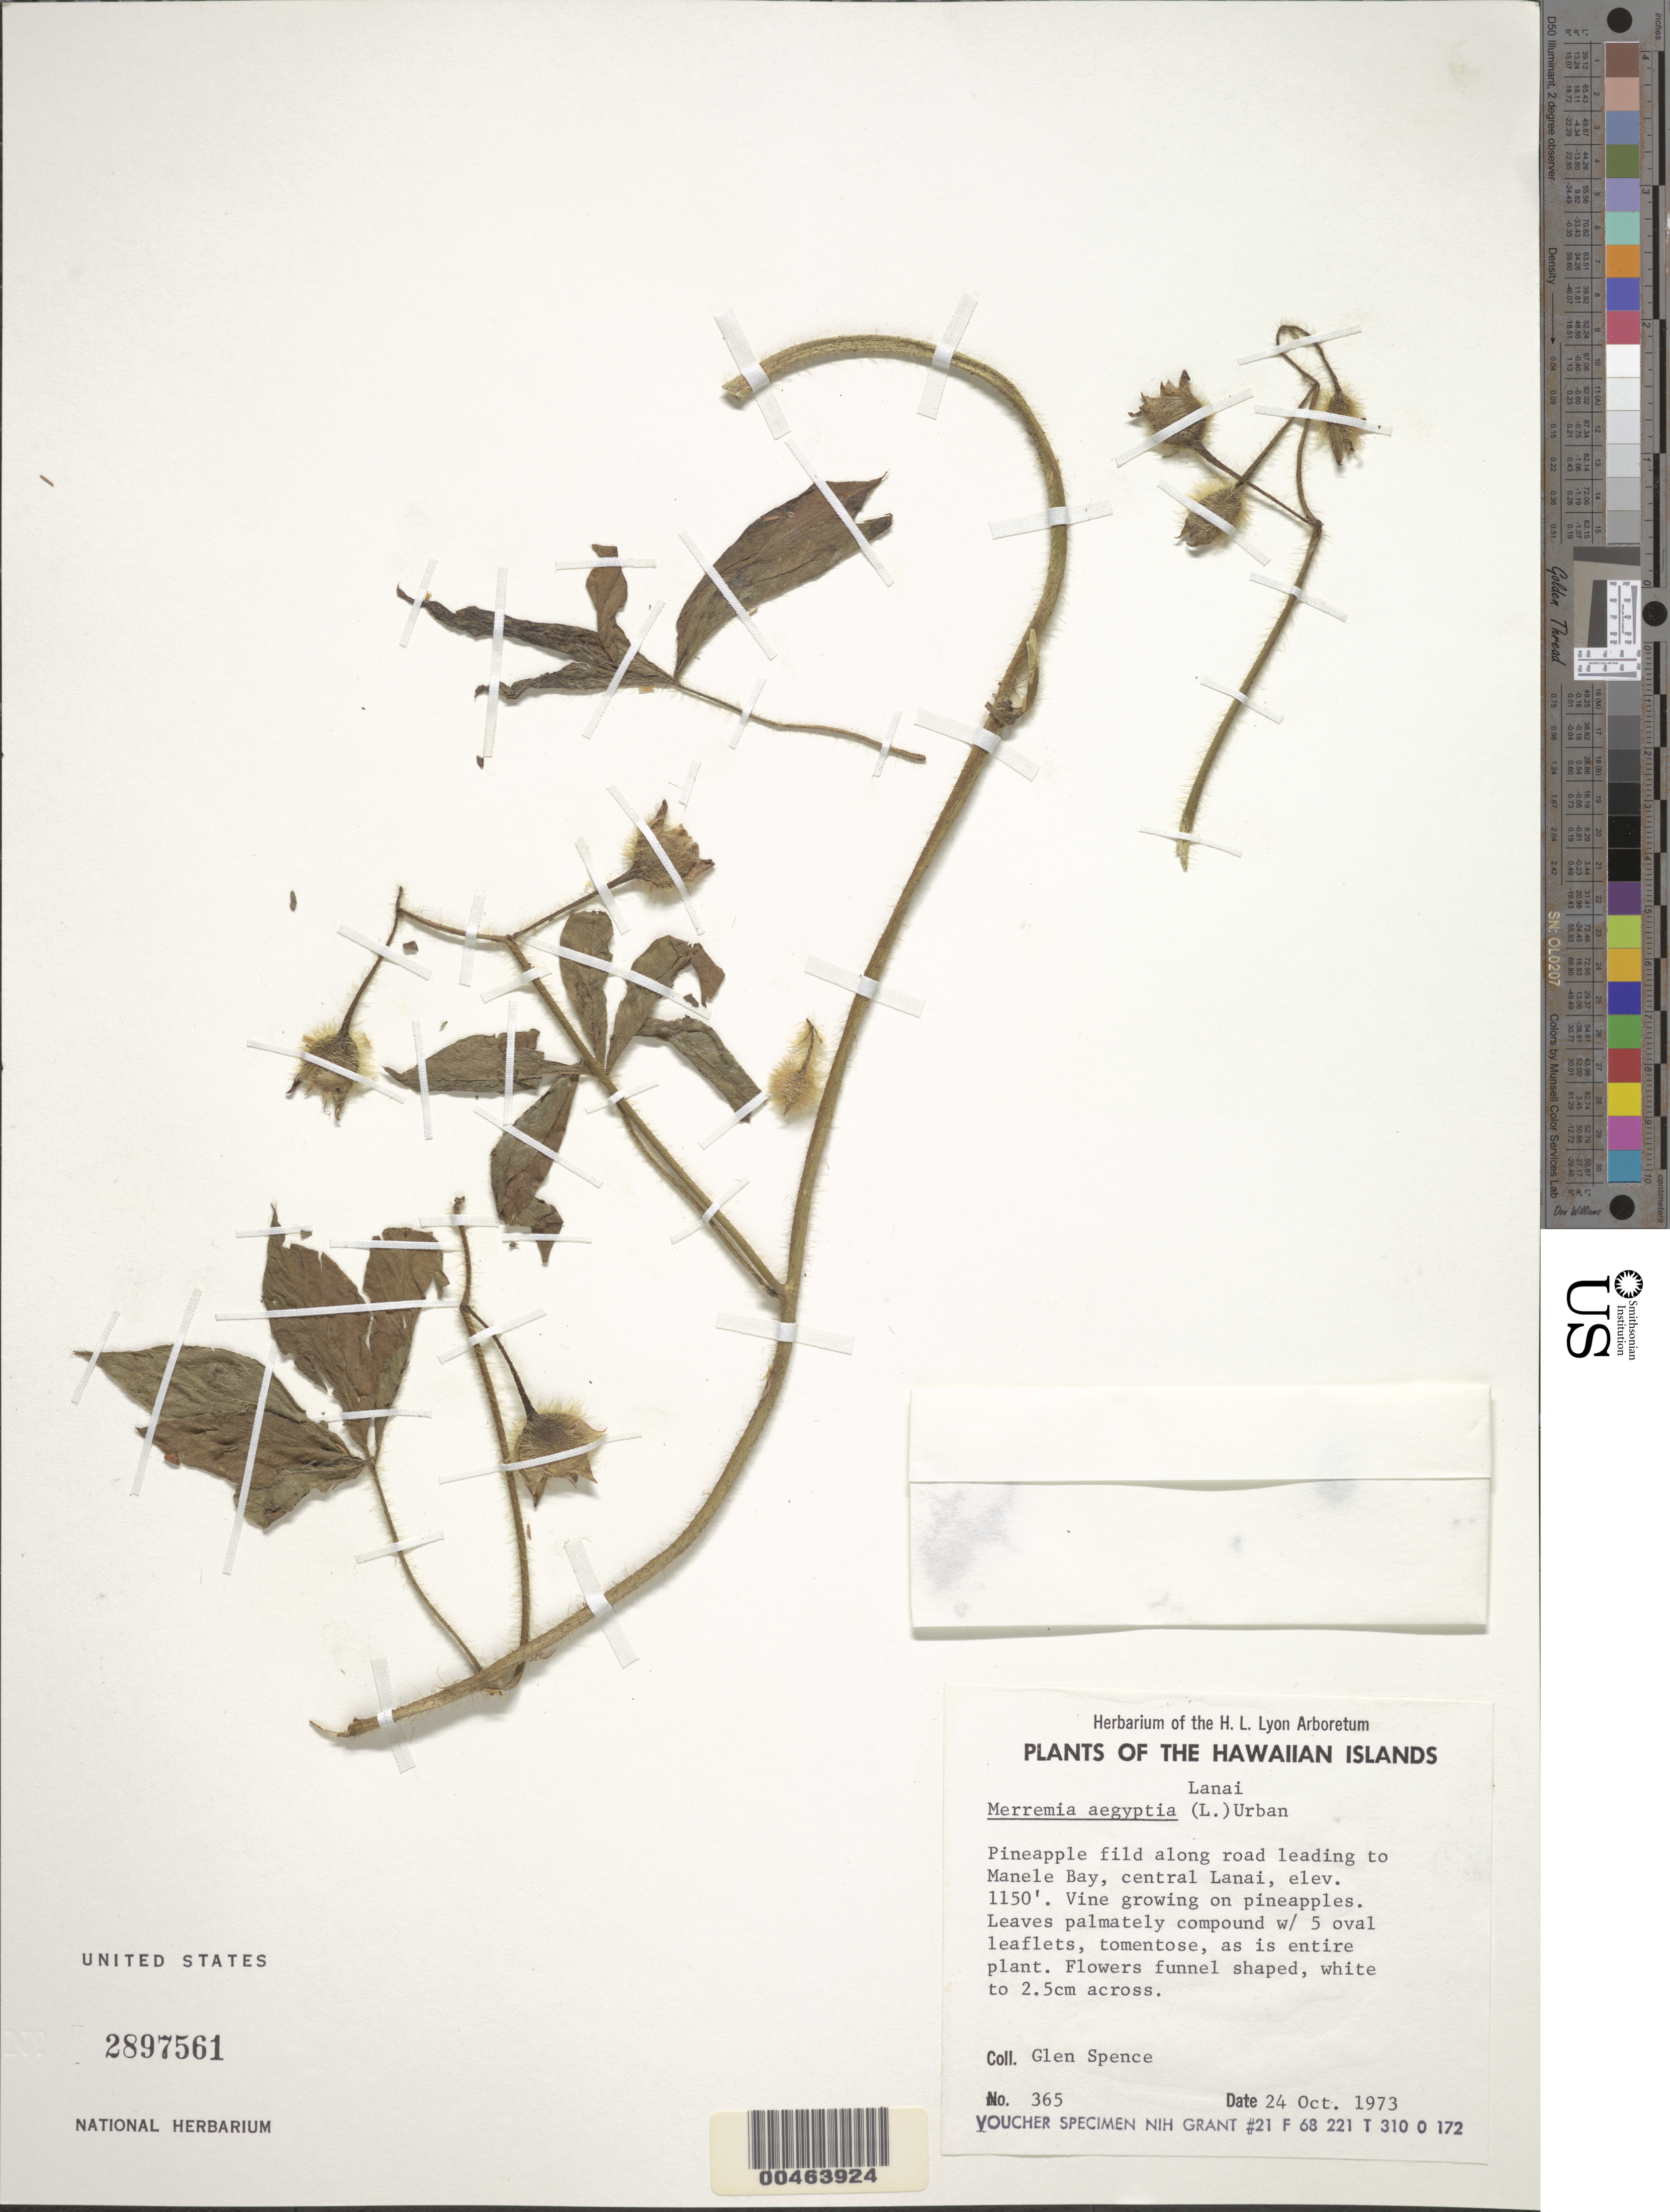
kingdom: Plantae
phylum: Tracheophyta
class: Magnoliopsida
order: Solanales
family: Convolvulaceae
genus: Distimake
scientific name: Distimake aegyptius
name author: (L.) A. R. Simões & Staples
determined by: Wagner, W. L., (BOT), Smithsonian Institution - National Museum of Natural History (UNITED STATES)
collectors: G. Spence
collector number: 365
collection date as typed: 24 Oct 1973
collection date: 1973-10-24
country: United States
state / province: Hawaii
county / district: Maui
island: Lana'i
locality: along road leading to Manele Bay, central Lanai.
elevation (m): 351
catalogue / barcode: US 2897561